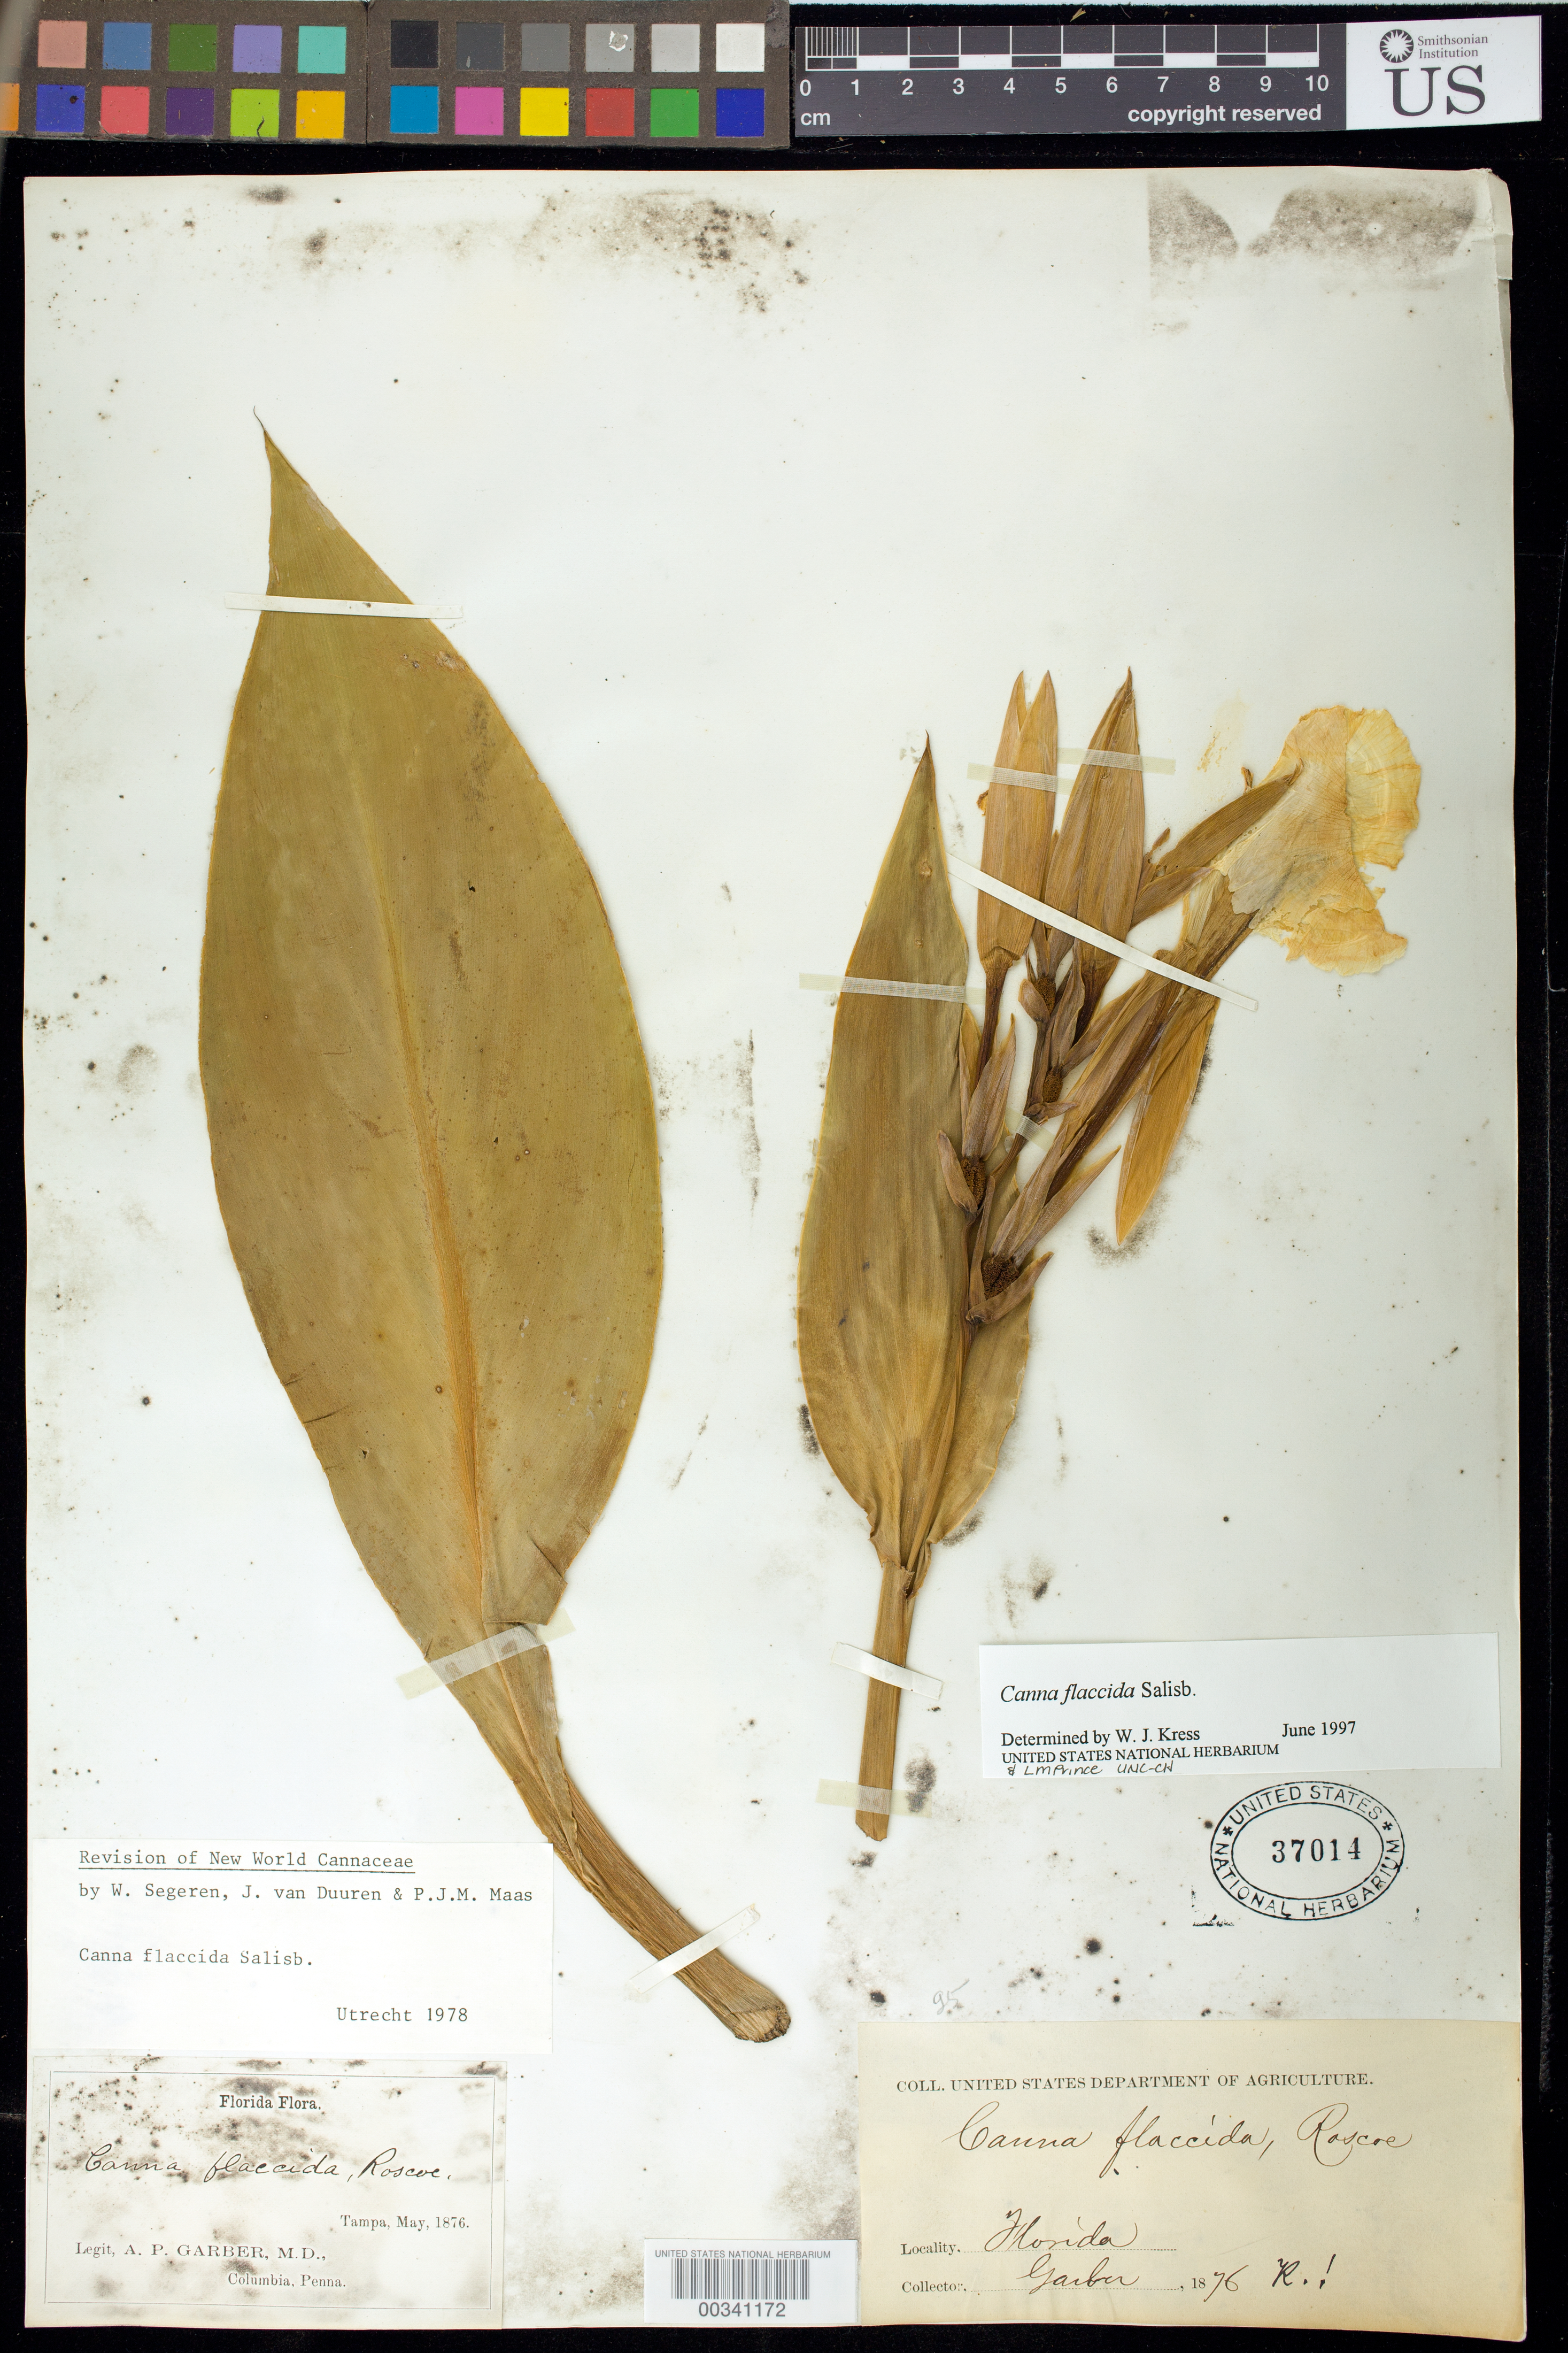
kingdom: Plantae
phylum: Tracheophyta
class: Liliopsida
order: Zingiberales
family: Cannaceae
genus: Canna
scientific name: Canna flaccida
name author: Salisb.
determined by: Segeren, W.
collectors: A. P. Garber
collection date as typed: May 1876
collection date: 1876-05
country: United States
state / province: Florida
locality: Tampa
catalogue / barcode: US 37014